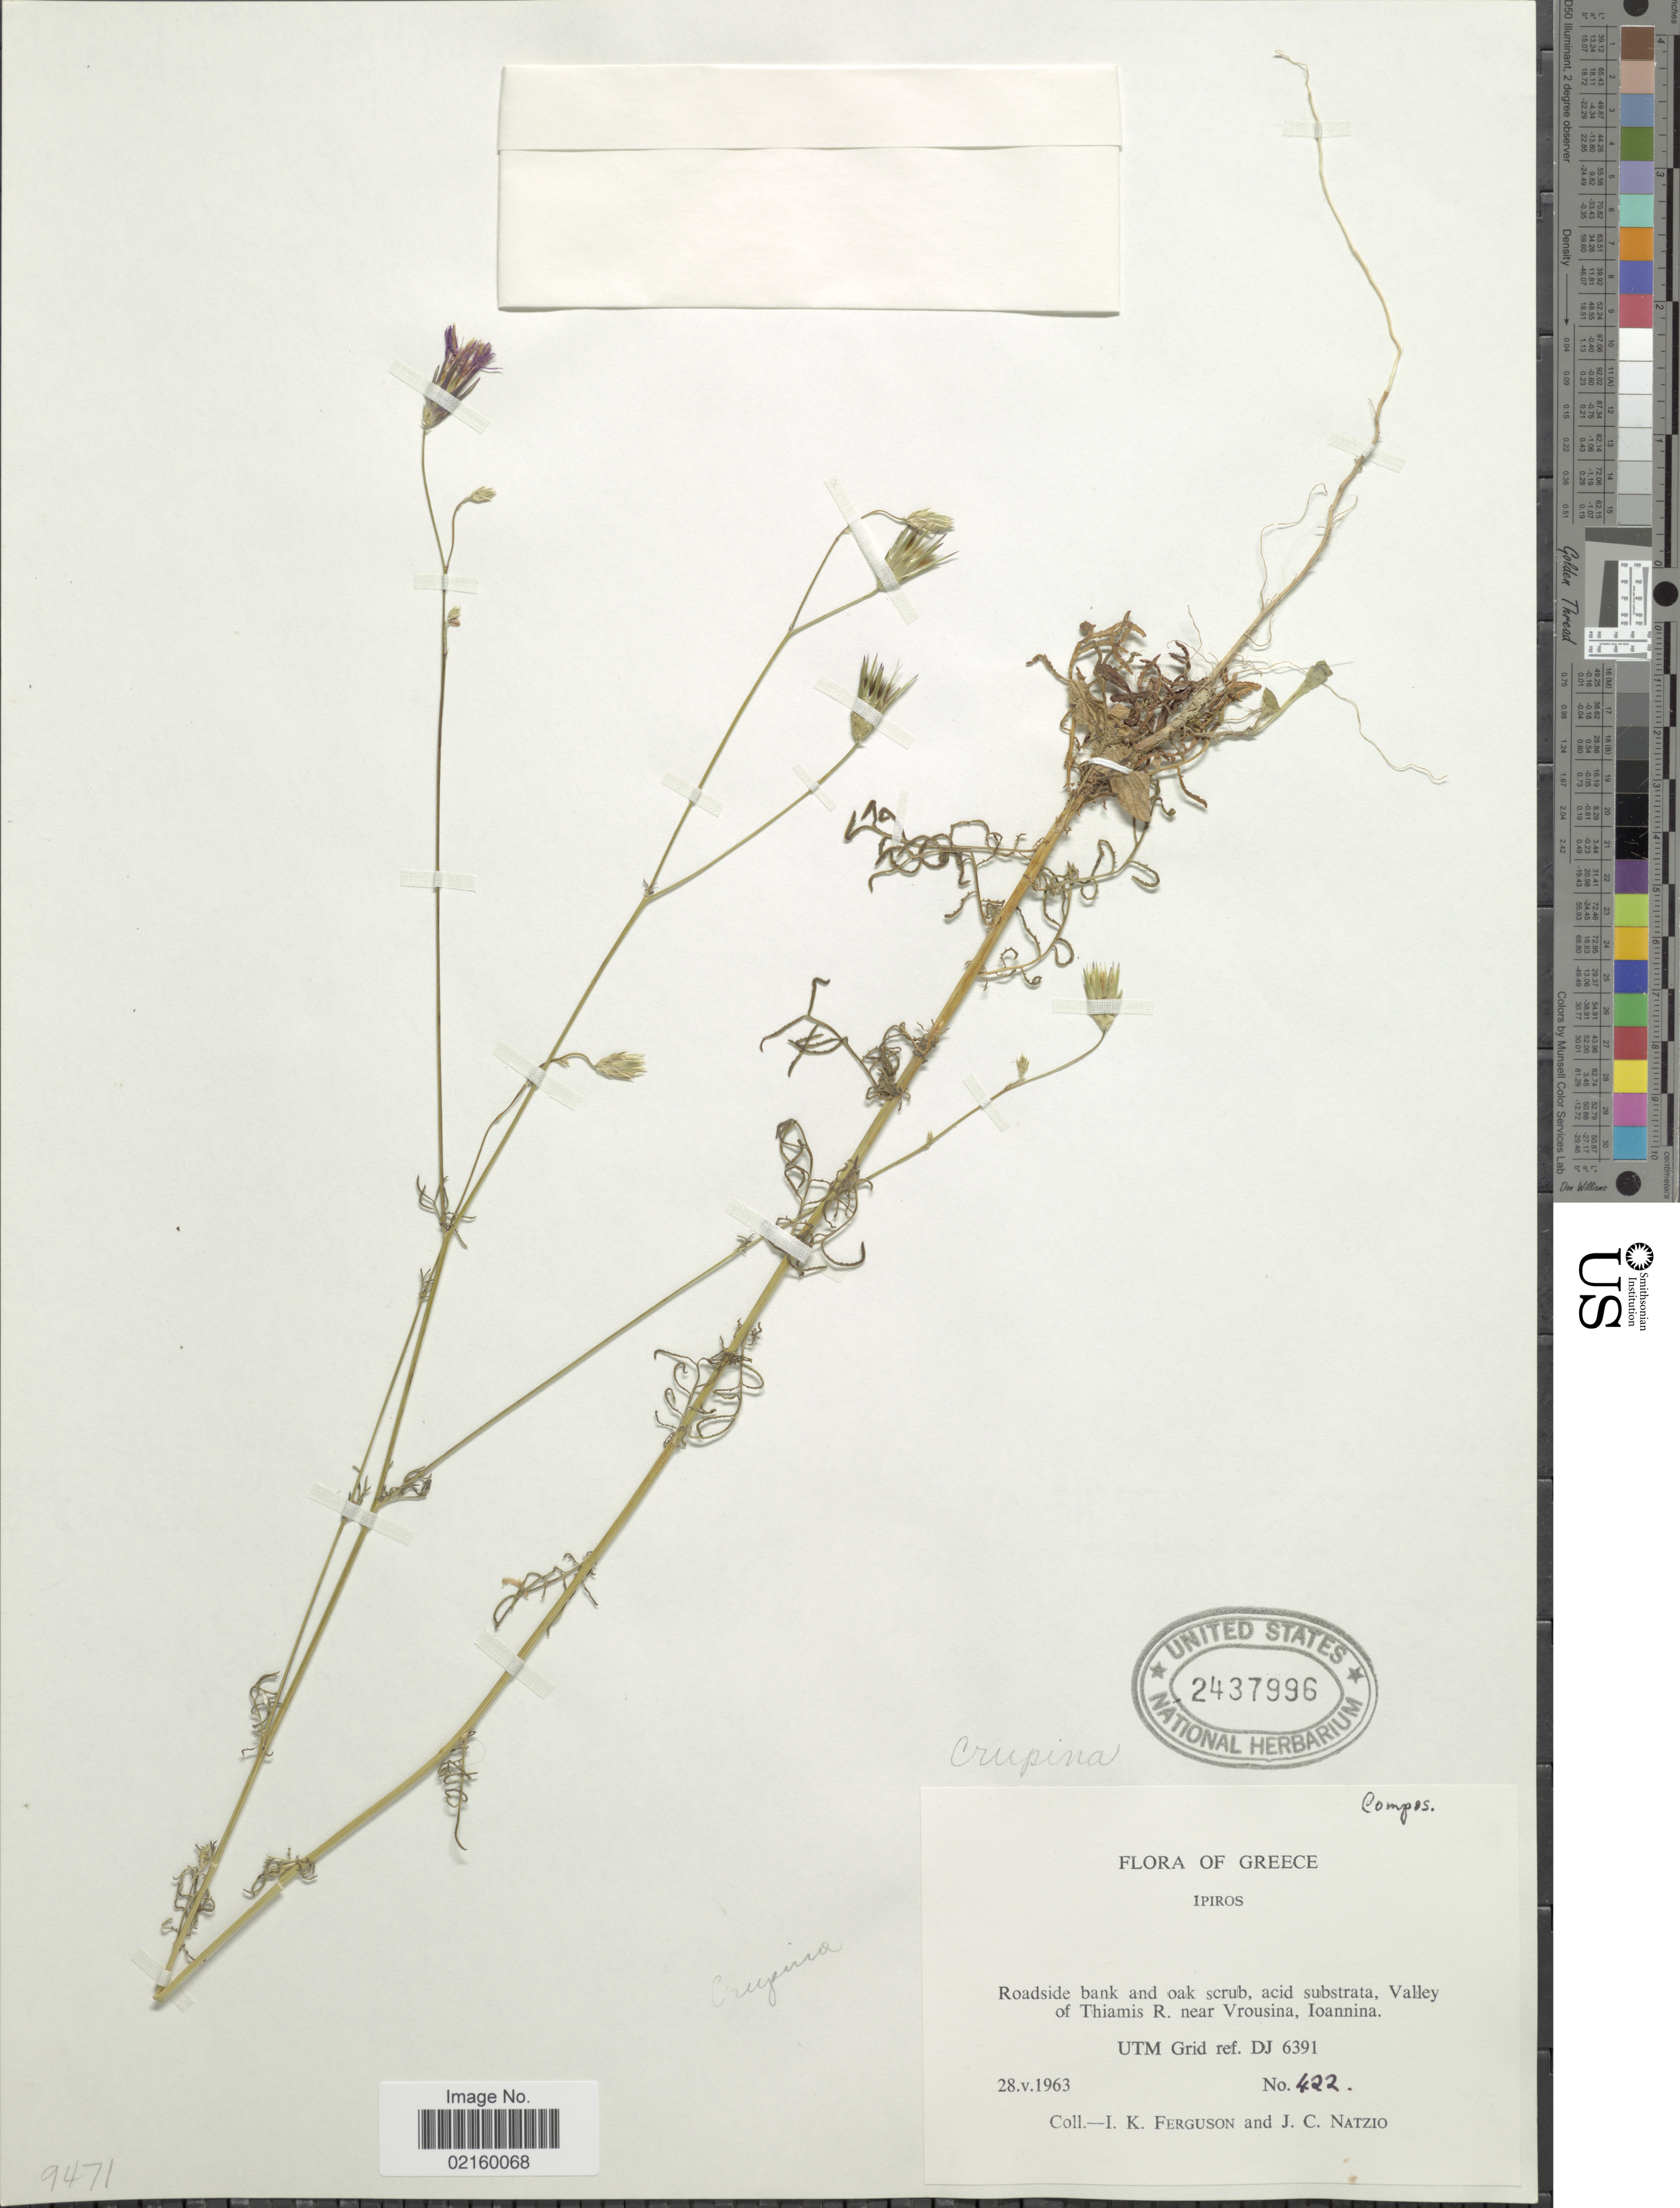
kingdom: Plantae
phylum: Tracheophyta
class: Magnoliopsida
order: Asterales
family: Asteraceae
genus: Crupina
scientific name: Crupina sp.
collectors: I. K. Ferguson & J. Natzio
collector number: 422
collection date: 1963-05-28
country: Greece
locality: Ipiros, Valley of Thiamis R. near Vrousina, Ioannina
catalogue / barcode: US 2437996